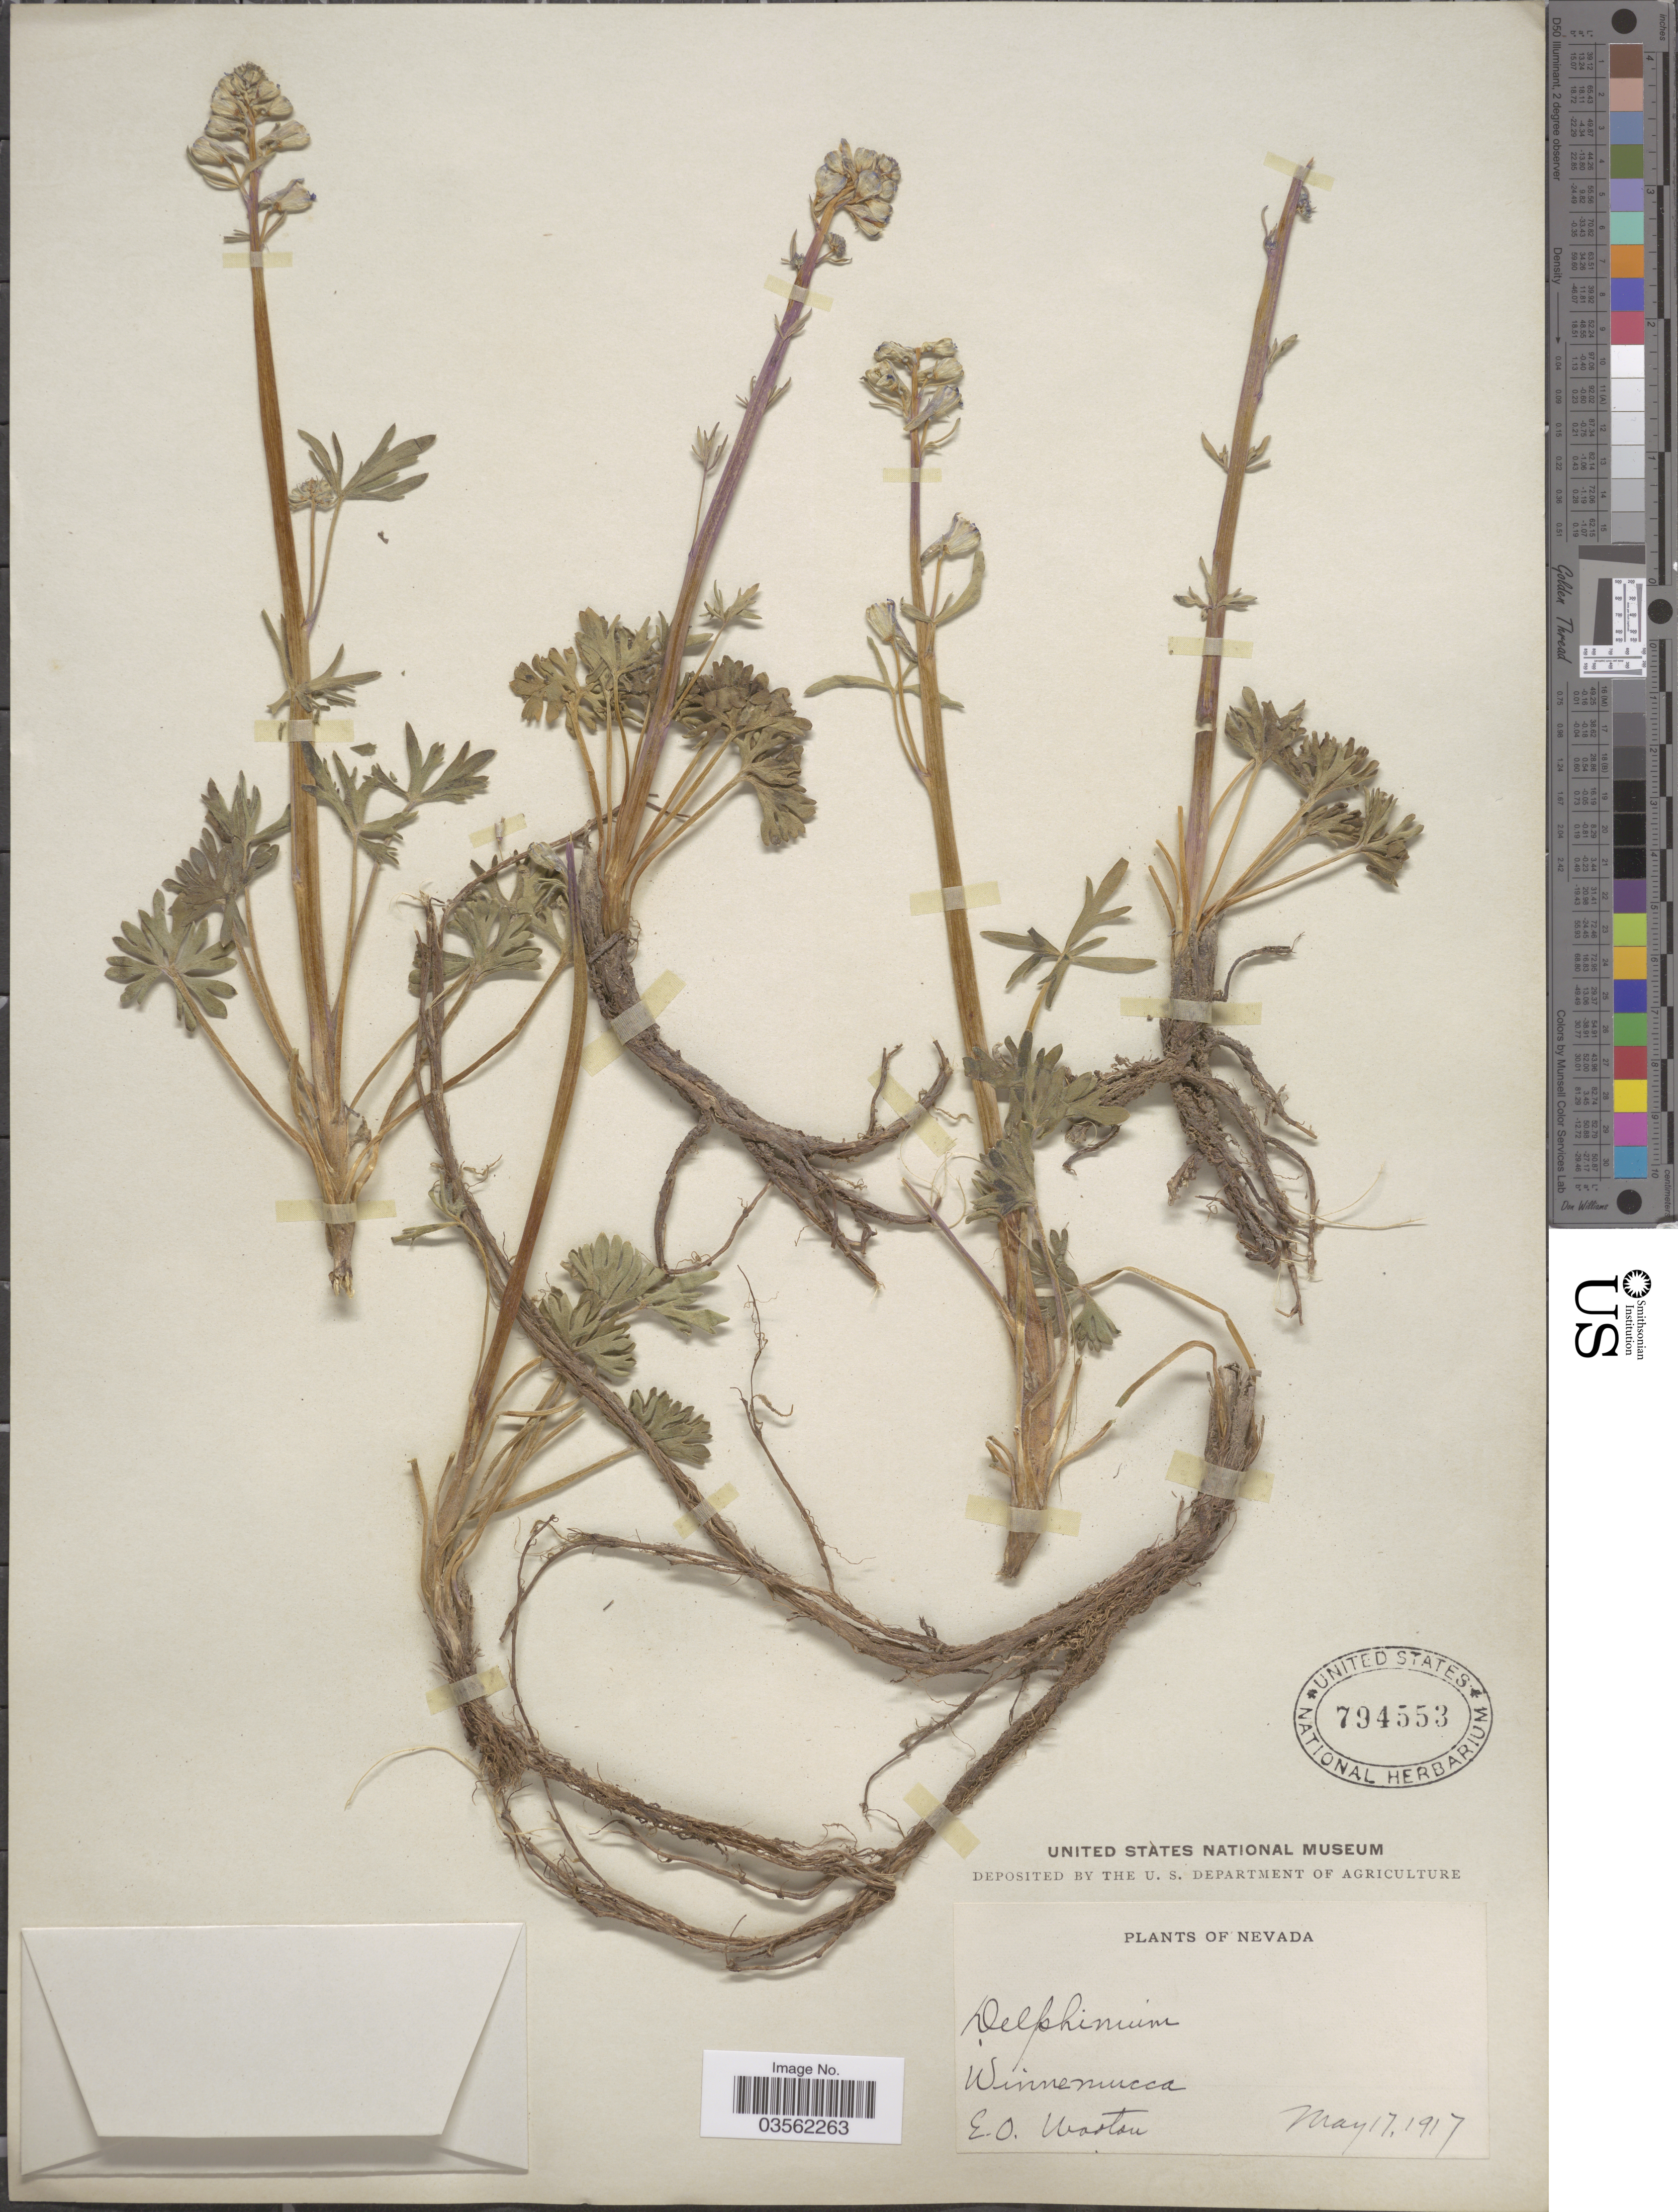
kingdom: Plantae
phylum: Tracheophyta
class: Magnoliopsida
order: Ranunculales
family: Ranunculaceae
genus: Delphinium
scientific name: Delphinium andersonii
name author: A. Gray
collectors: E. O. Wooton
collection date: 1917-05-17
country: United States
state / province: Nevada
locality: Winnemucca.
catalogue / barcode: US 794553